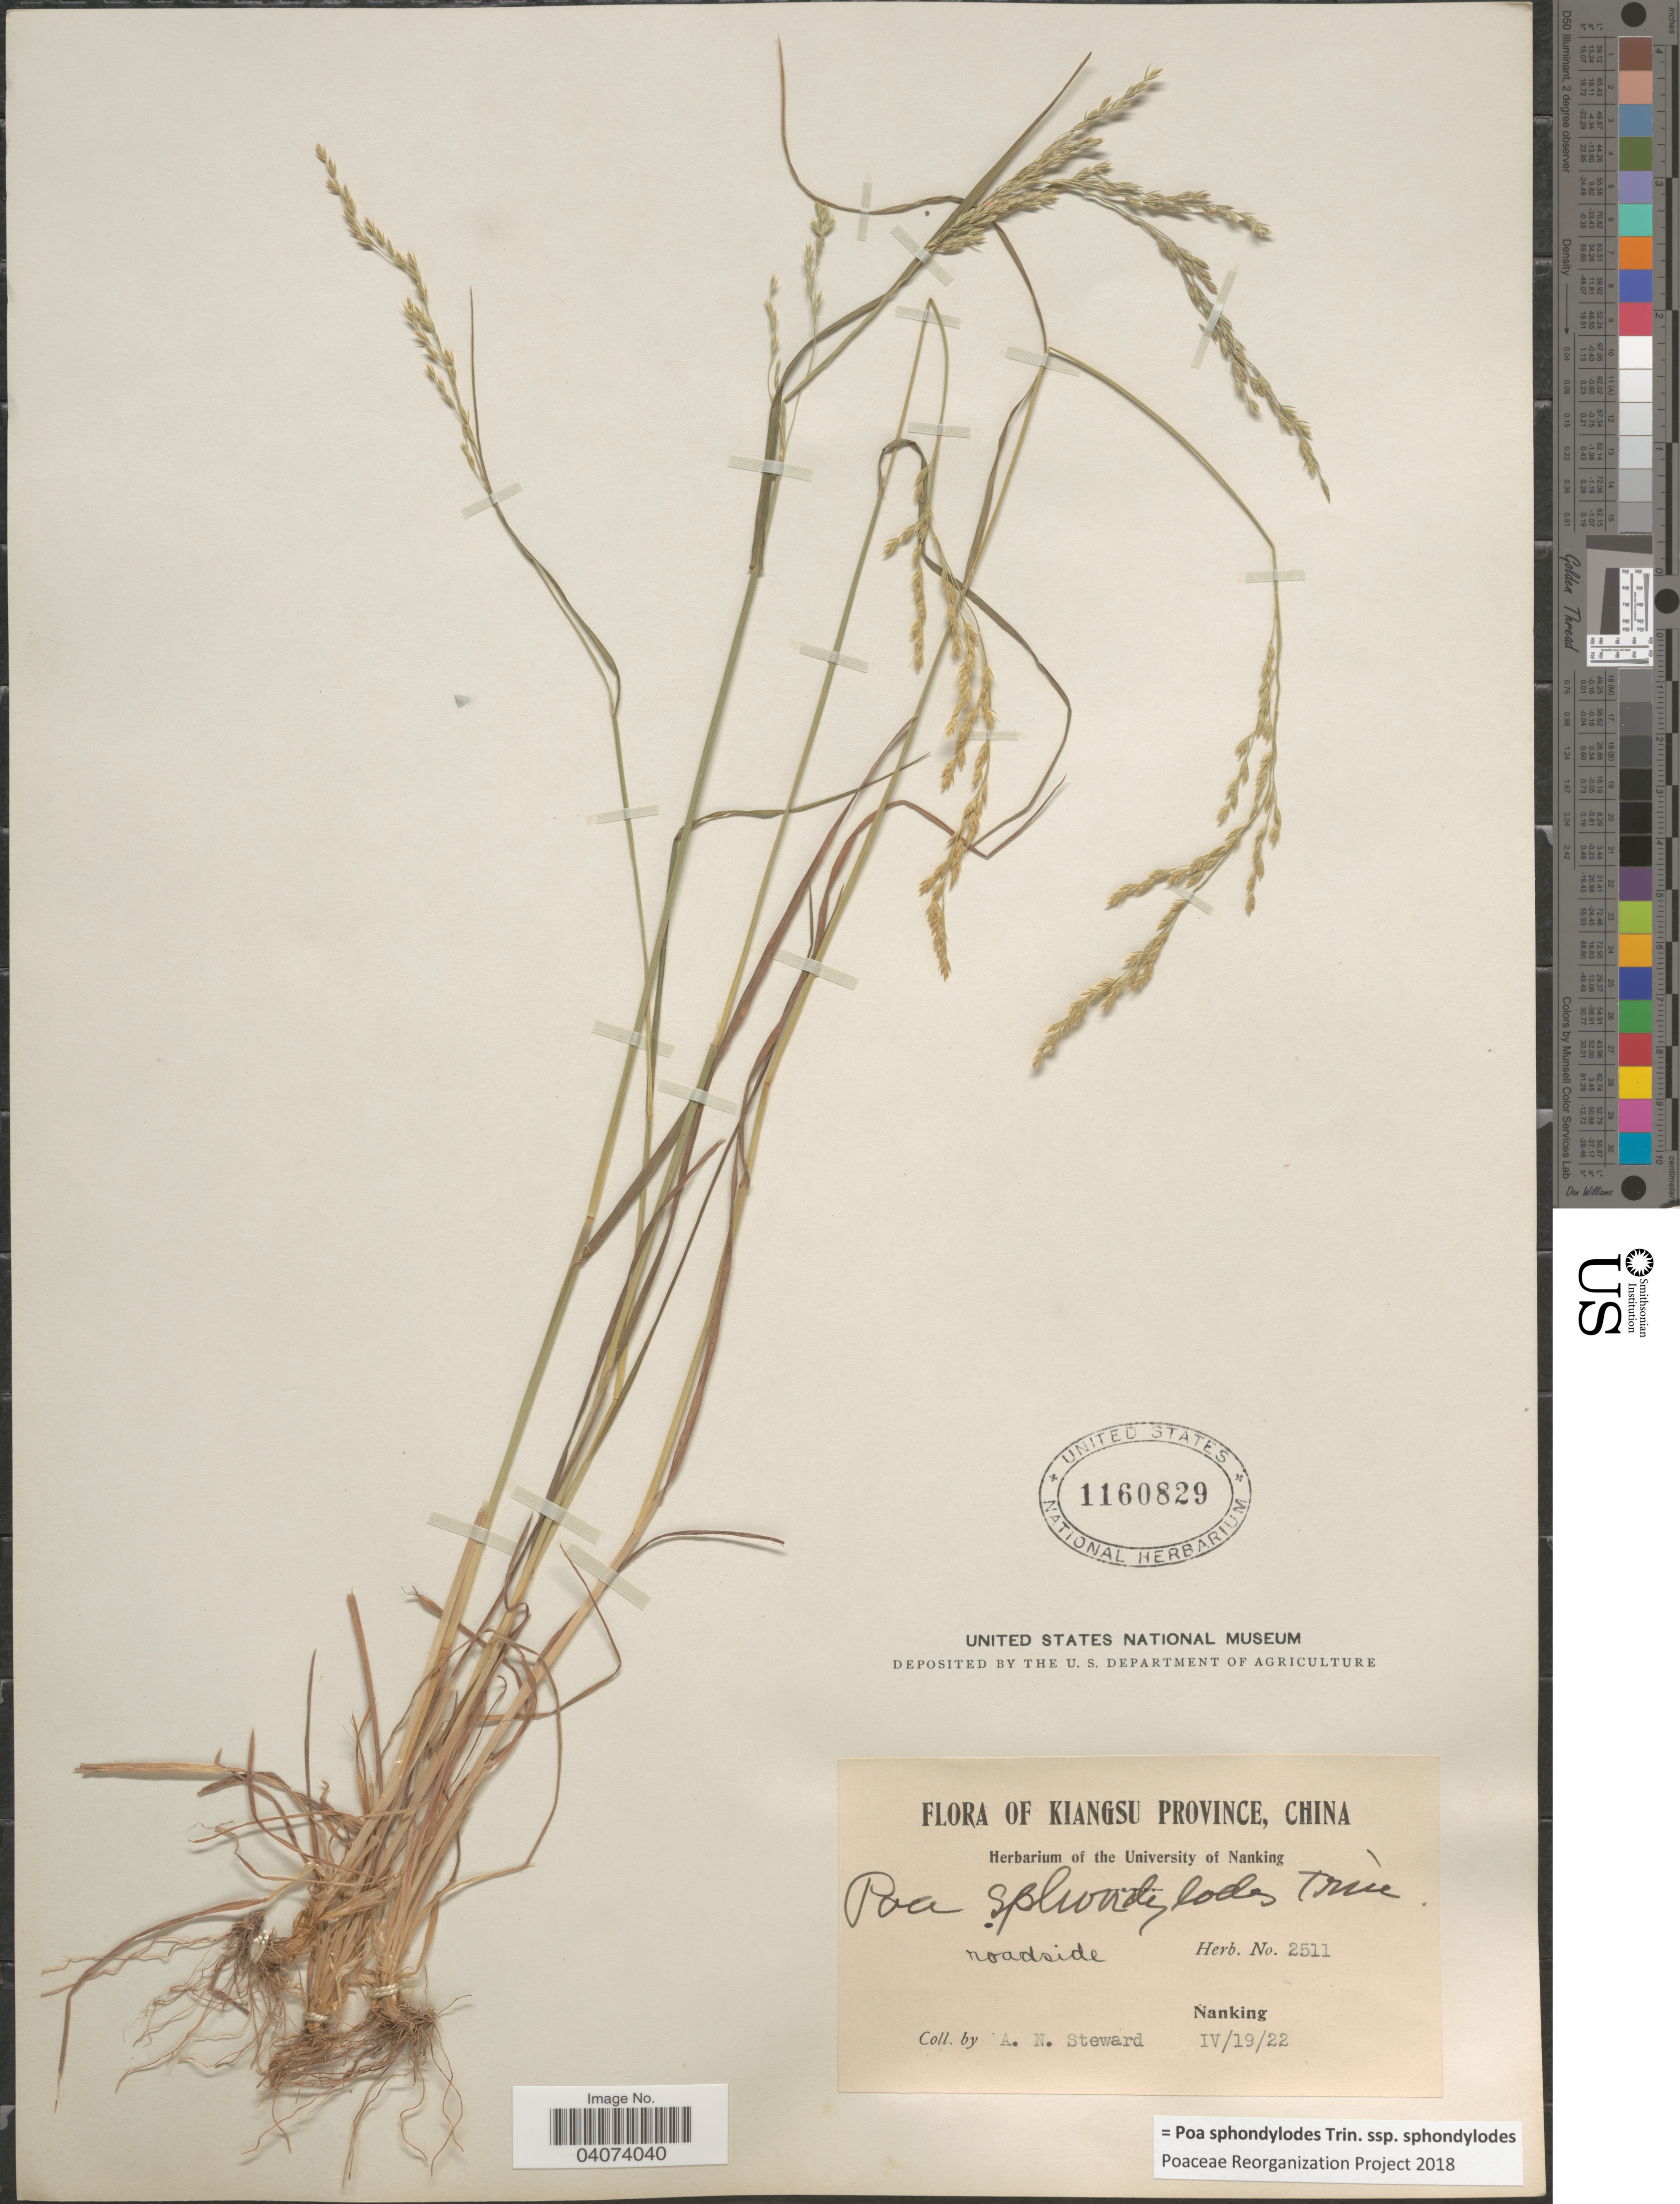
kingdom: Plantae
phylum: Tracheophyta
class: Liliopsida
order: Poales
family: Poaceae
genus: Poa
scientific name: Poa sphondylodes subsp. sphondylodes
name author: Trin.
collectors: A. N. Steward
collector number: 2511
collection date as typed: Transcribed d/m/y: 19/4/22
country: China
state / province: Jiangsu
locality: Kiangsu Province. Roadside. Nanking.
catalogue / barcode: US 1160829